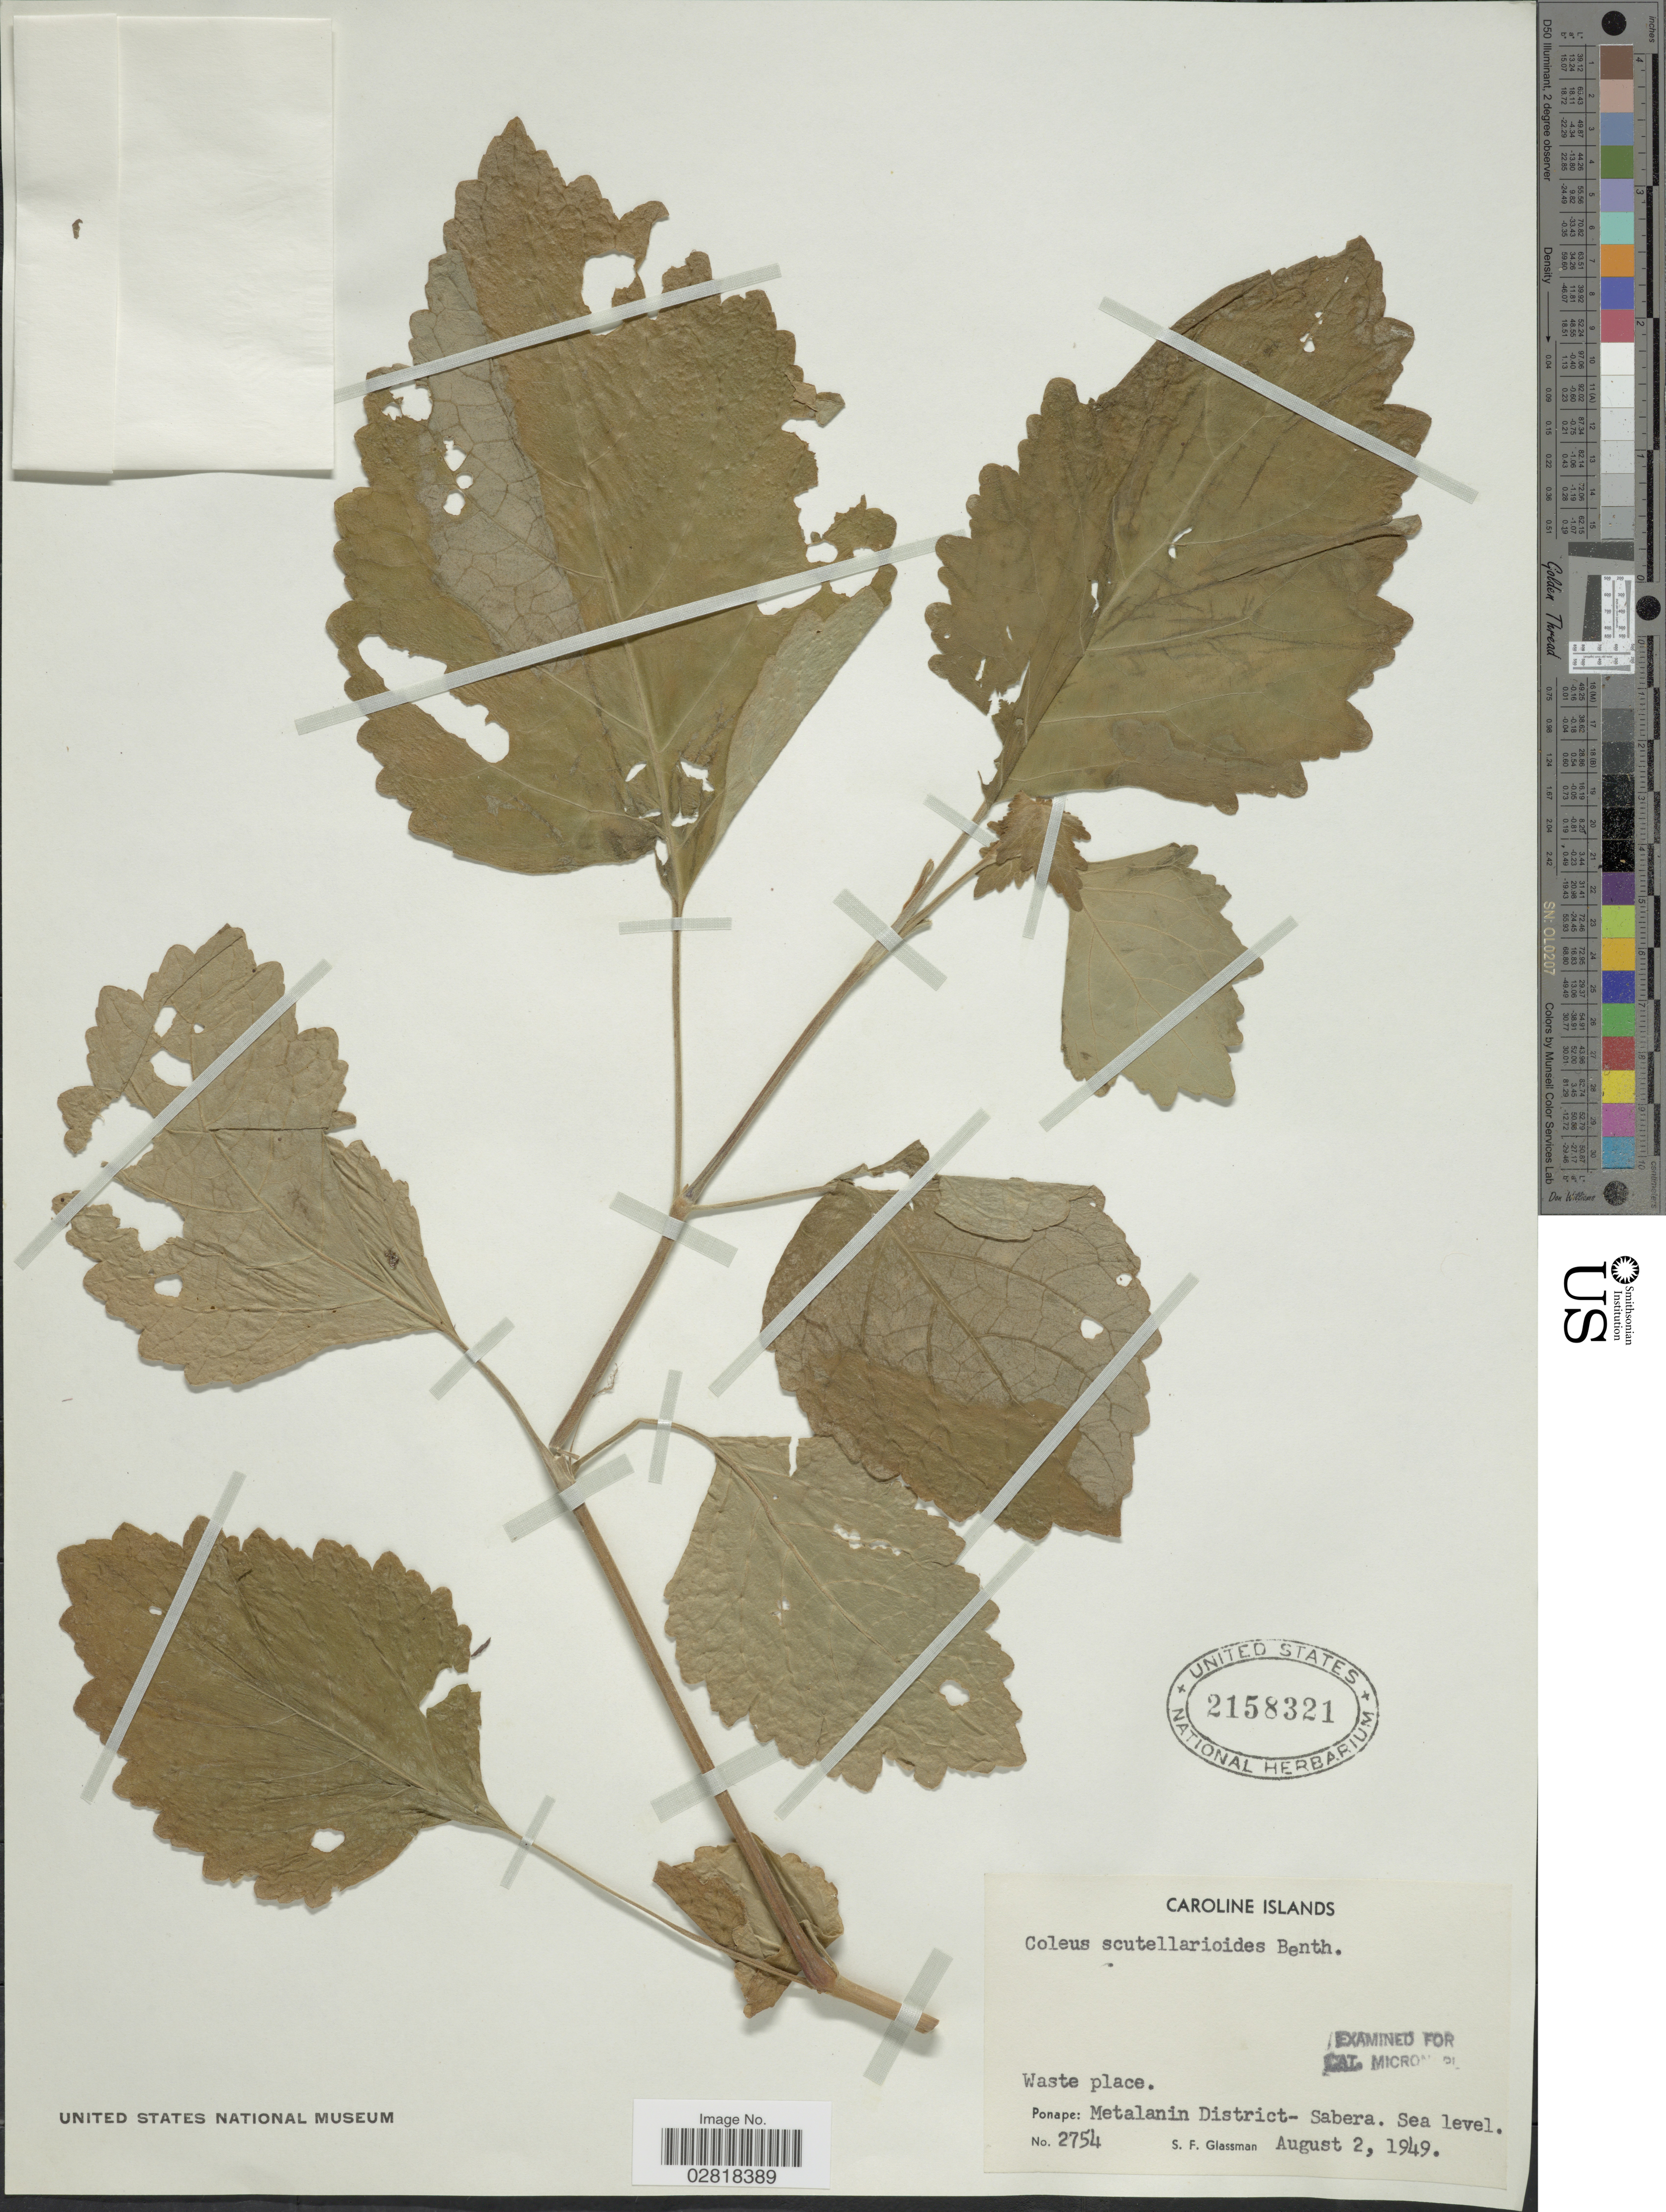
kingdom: Plantae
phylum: Tracheophyta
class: Magnoliopsida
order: Lamiales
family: Lamiaceae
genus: Coleus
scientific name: Coleus scutellarioides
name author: (L.) Benth.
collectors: S. F. Glassman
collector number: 2754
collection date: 1949-08-02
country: Micronesia, Federated States of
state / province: Pohnpei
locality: Caroline Islands. Waste place. Ponape: Metalanin District - Sabera.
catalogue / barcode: US 2158321